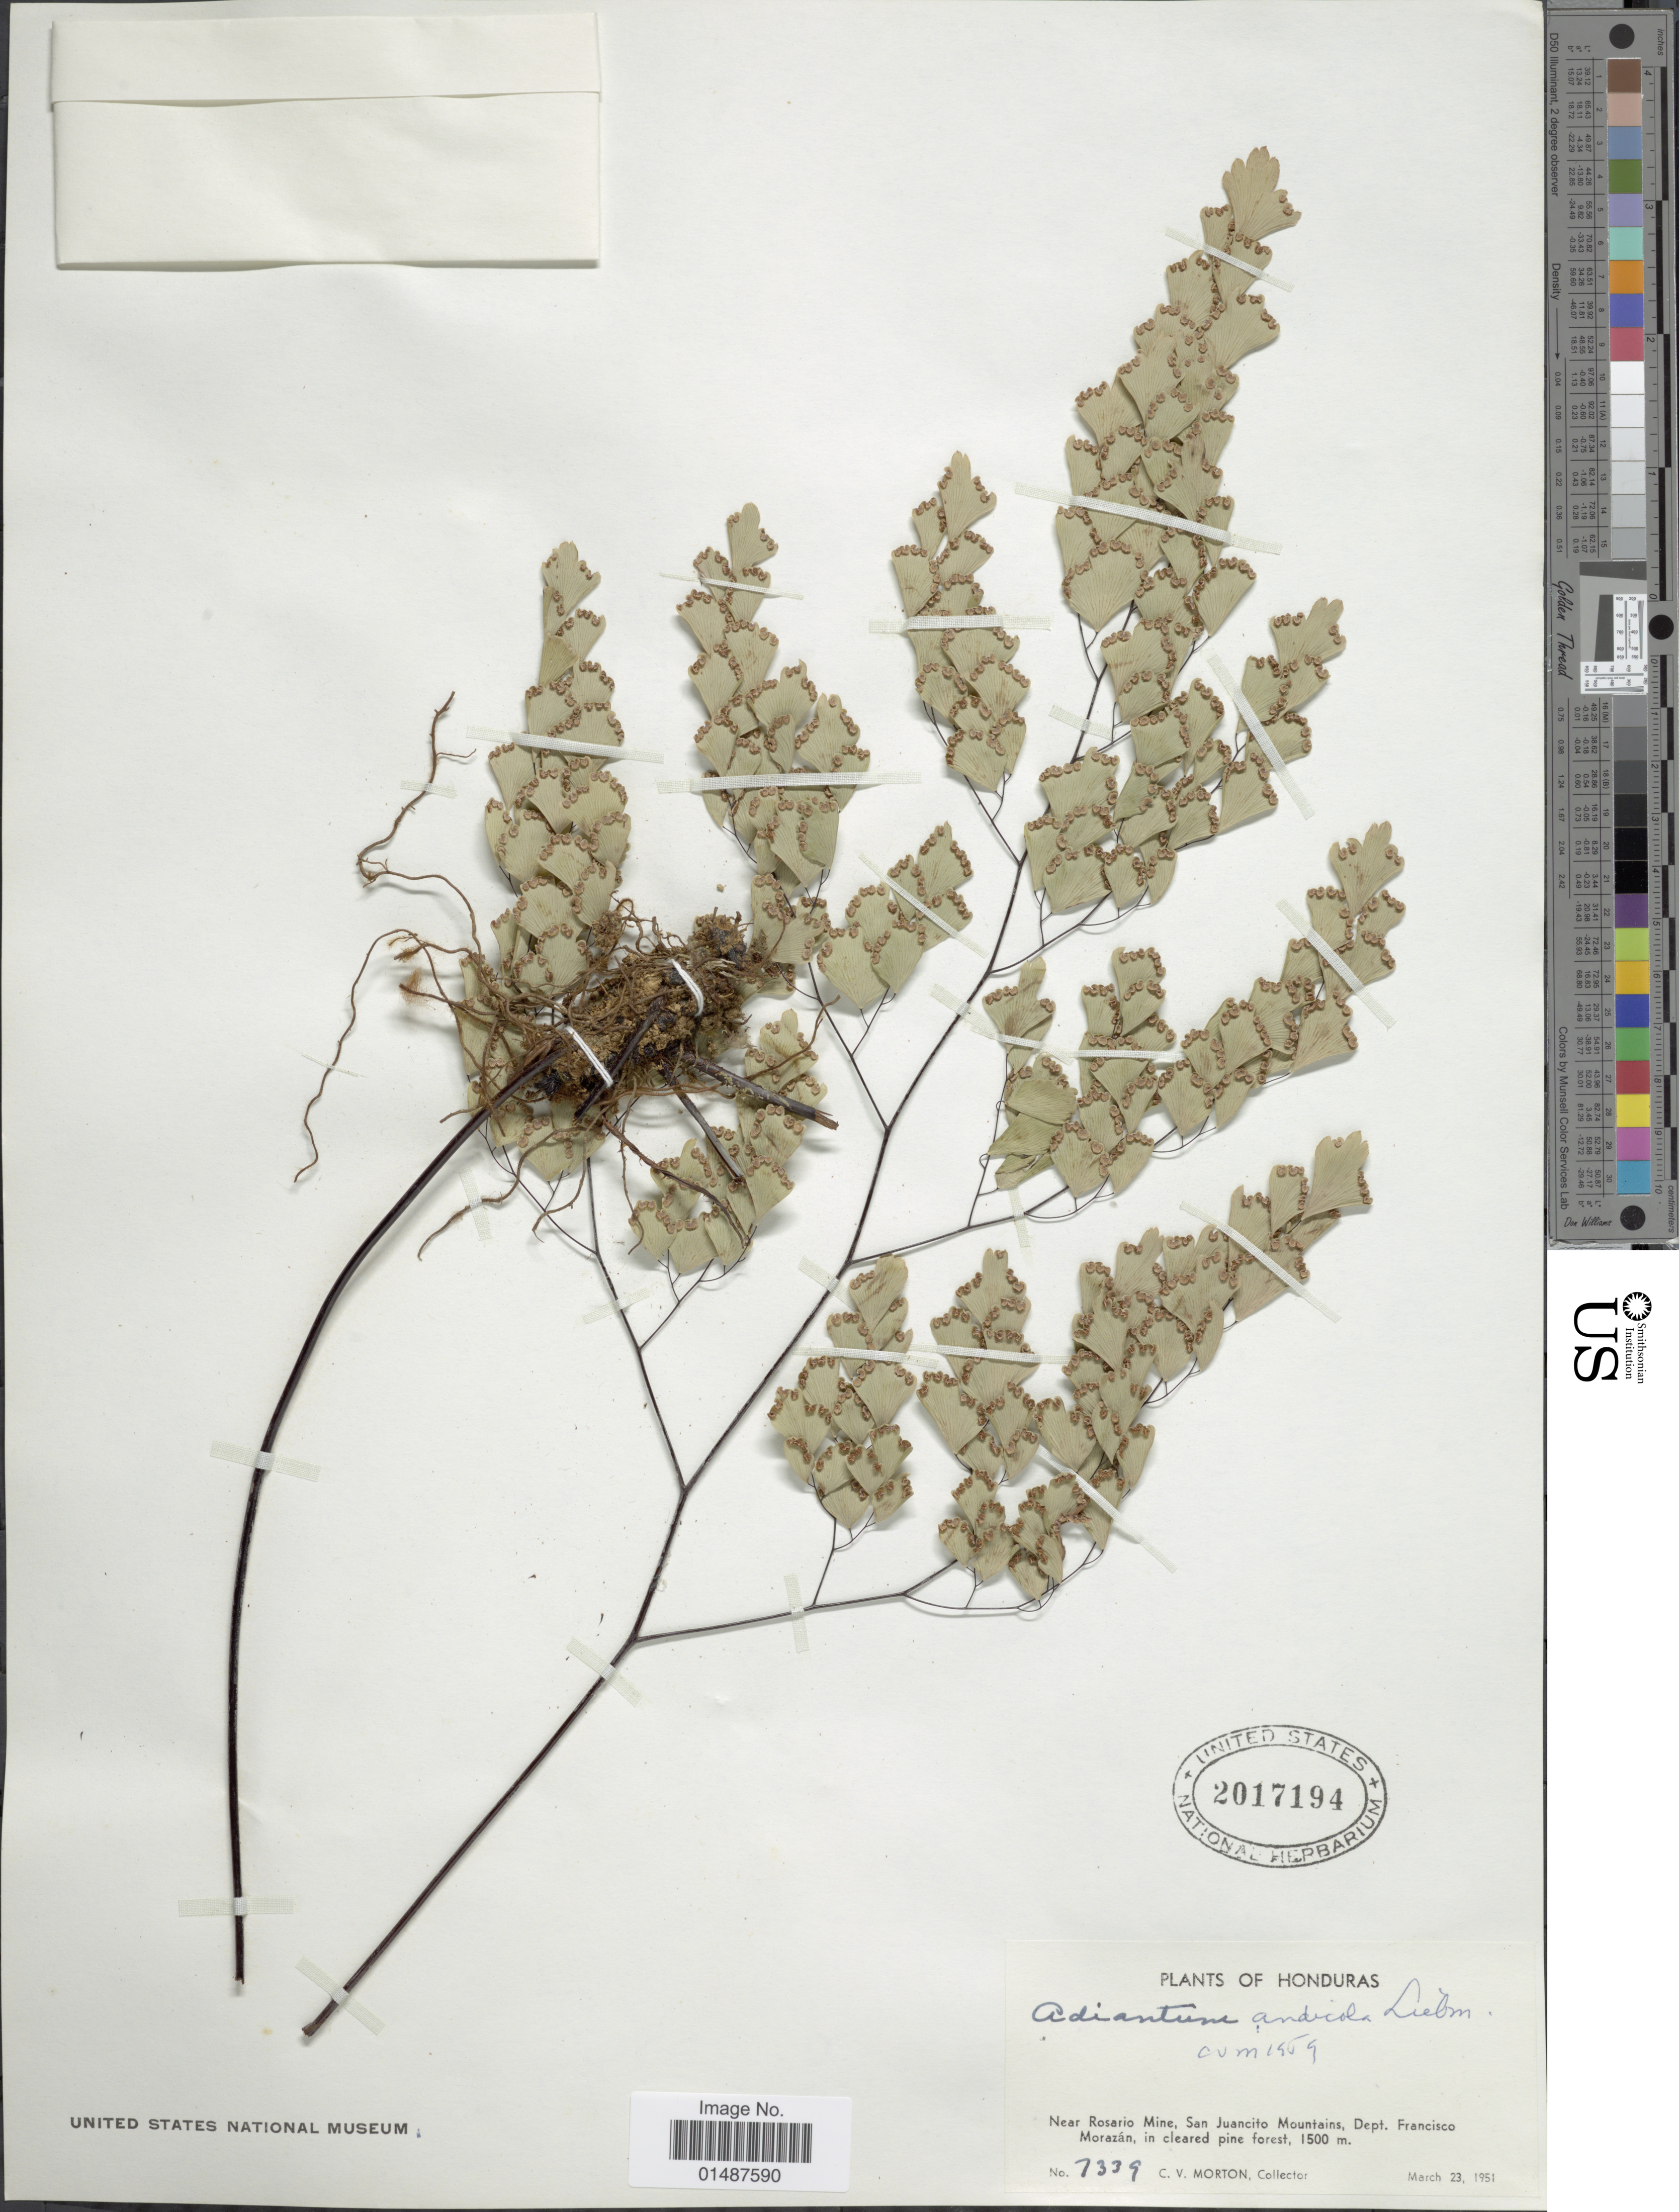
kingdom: Plantae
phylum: Tracheophyta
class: Polypodiopsida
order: Polypodiales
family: Pteridaceae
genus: Adiantum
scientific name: Adiantum andicola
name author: Liebm.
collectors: C. V. Morton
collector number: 7339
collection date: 1951-03-23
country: Honduras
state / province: Fco. Morazán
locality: Near Rosario Mine, San Juancito Mountains, Dept. Francisco Morazan, in cleared pine forest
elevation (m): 1500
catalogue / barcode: US 2017194